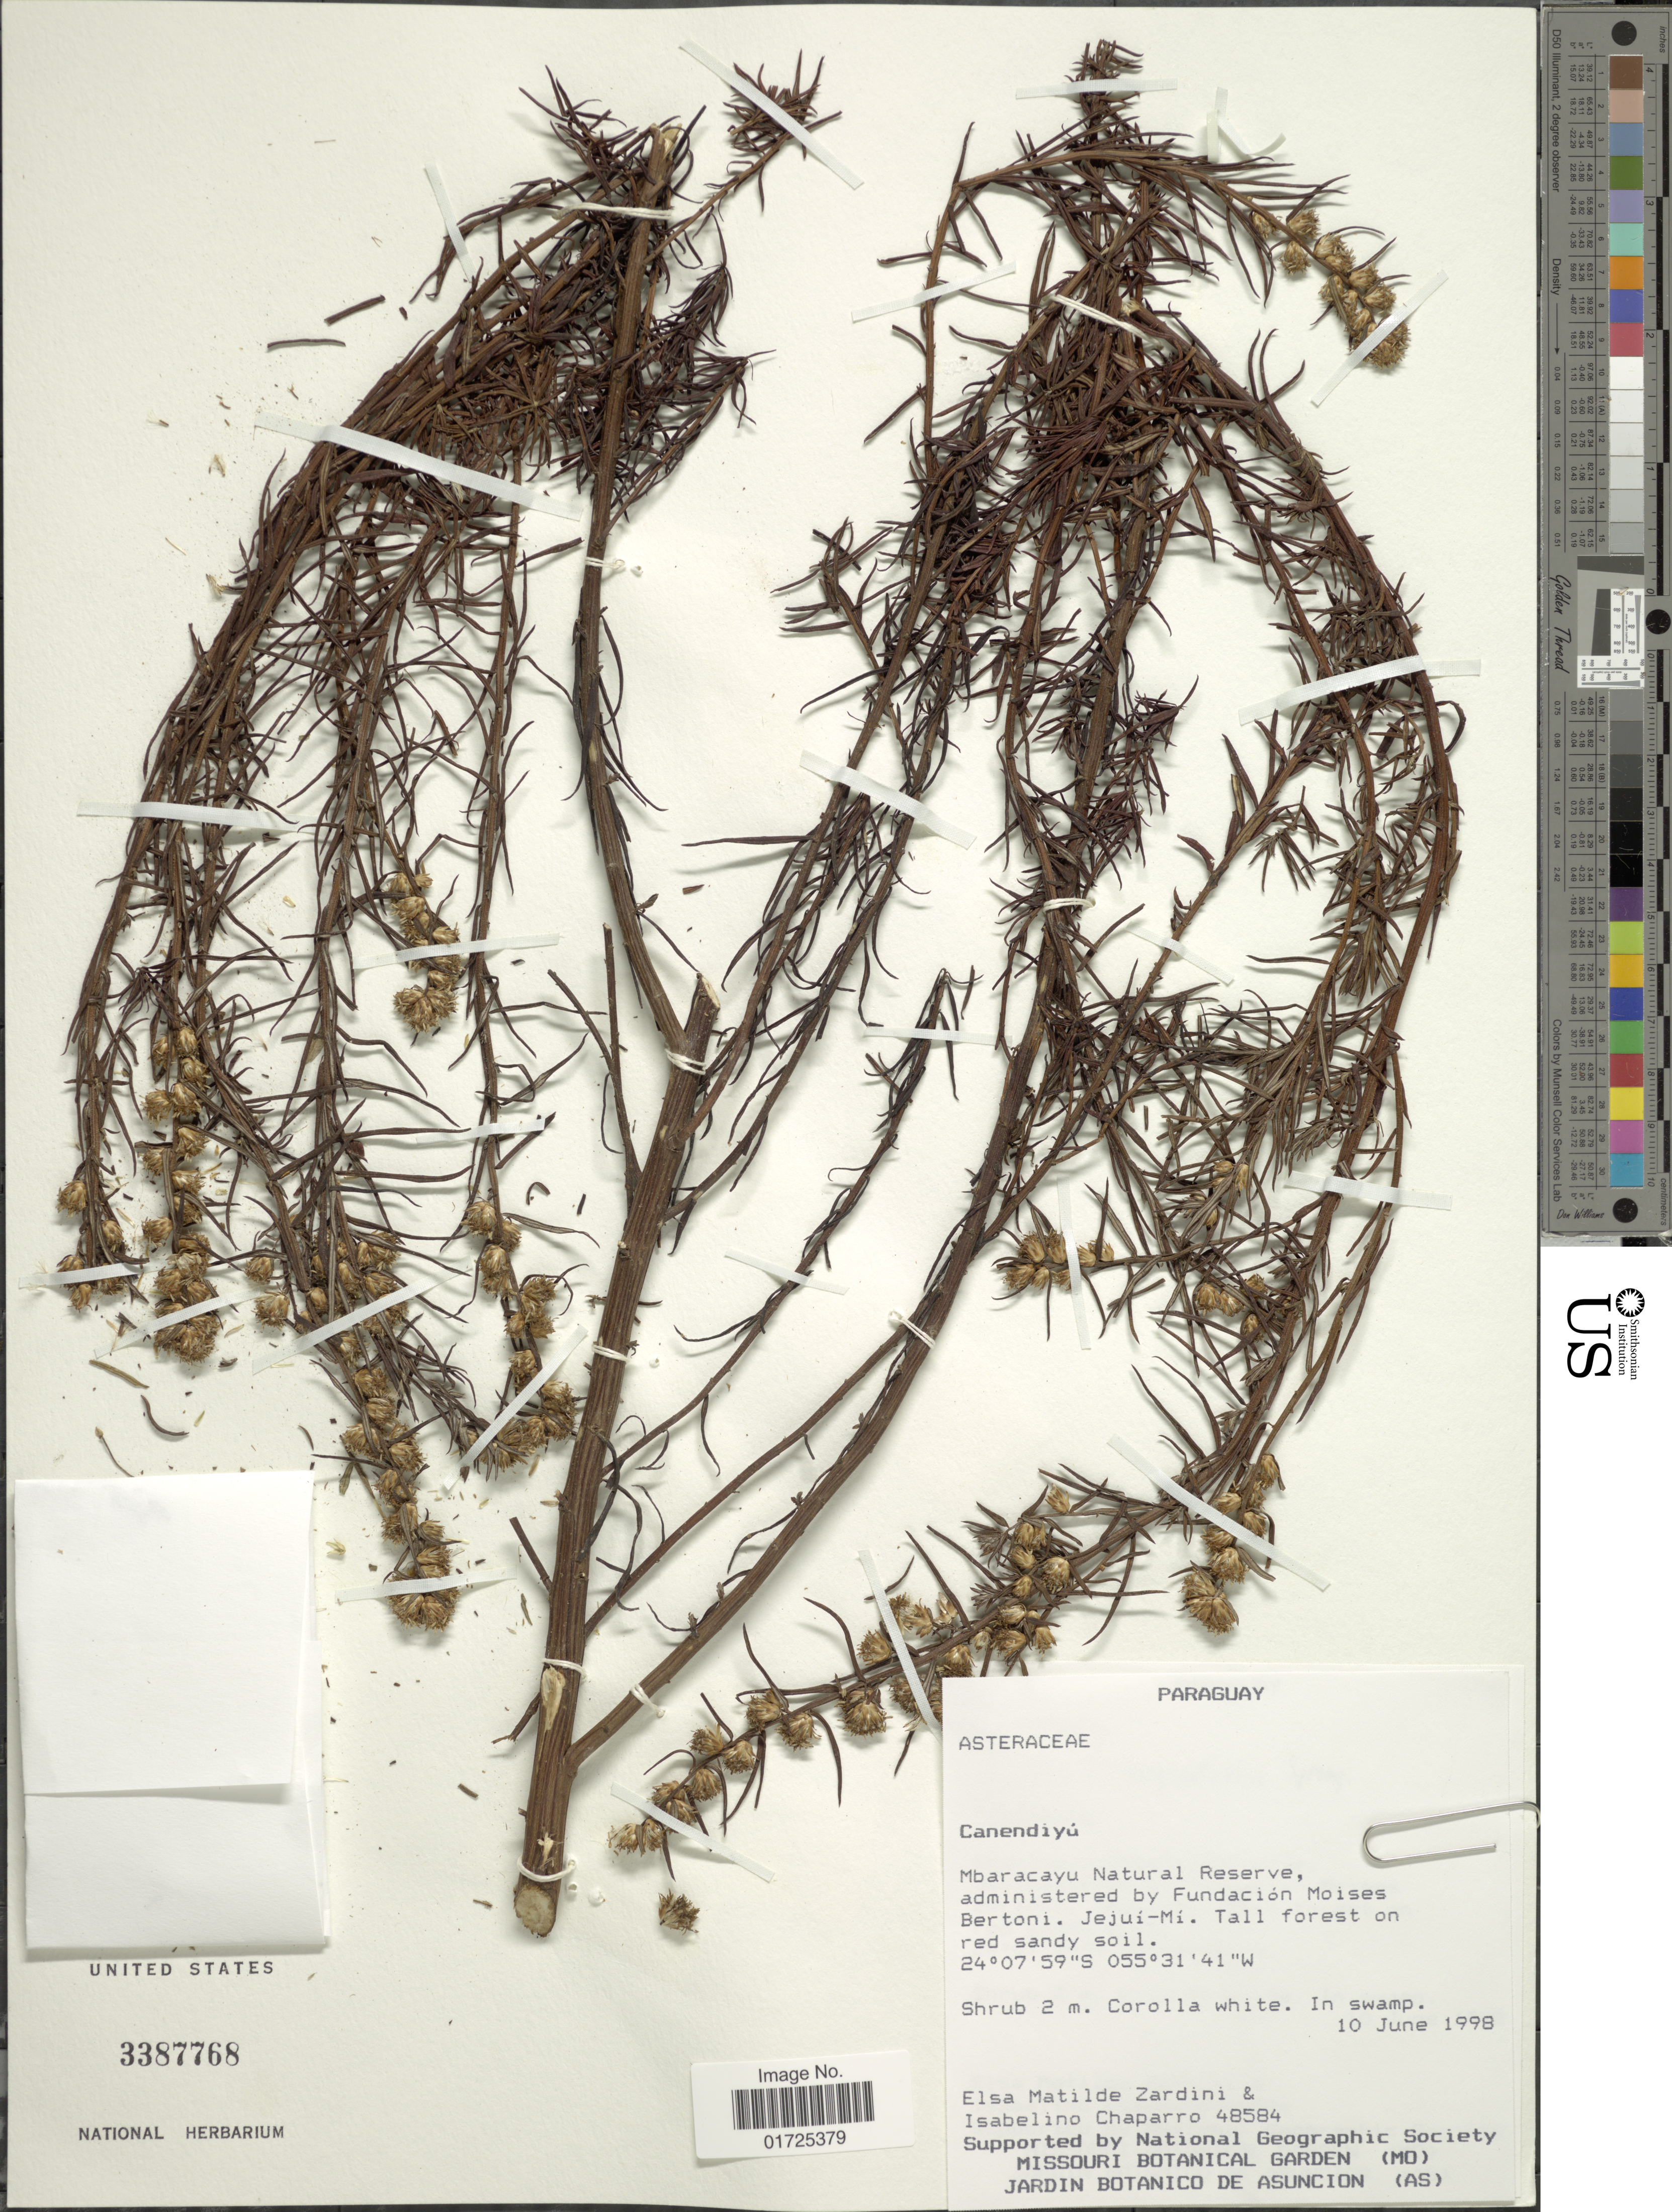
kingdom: Plantae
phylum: Tracheophyta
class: Magnoliopsida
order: Asterales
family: Asteraceae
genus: Baccharis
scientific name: Baccharis megapotamica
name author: Spreng.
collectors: E. M. Zardini & I. Chaparro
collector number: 48584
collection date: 1998-06-10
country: Paraguay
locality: Canendiyú. Mbaracayu Natural Reserve, administered by Fundación Moises Bertoni. Jejui-Mi.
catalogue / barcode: US 3387768